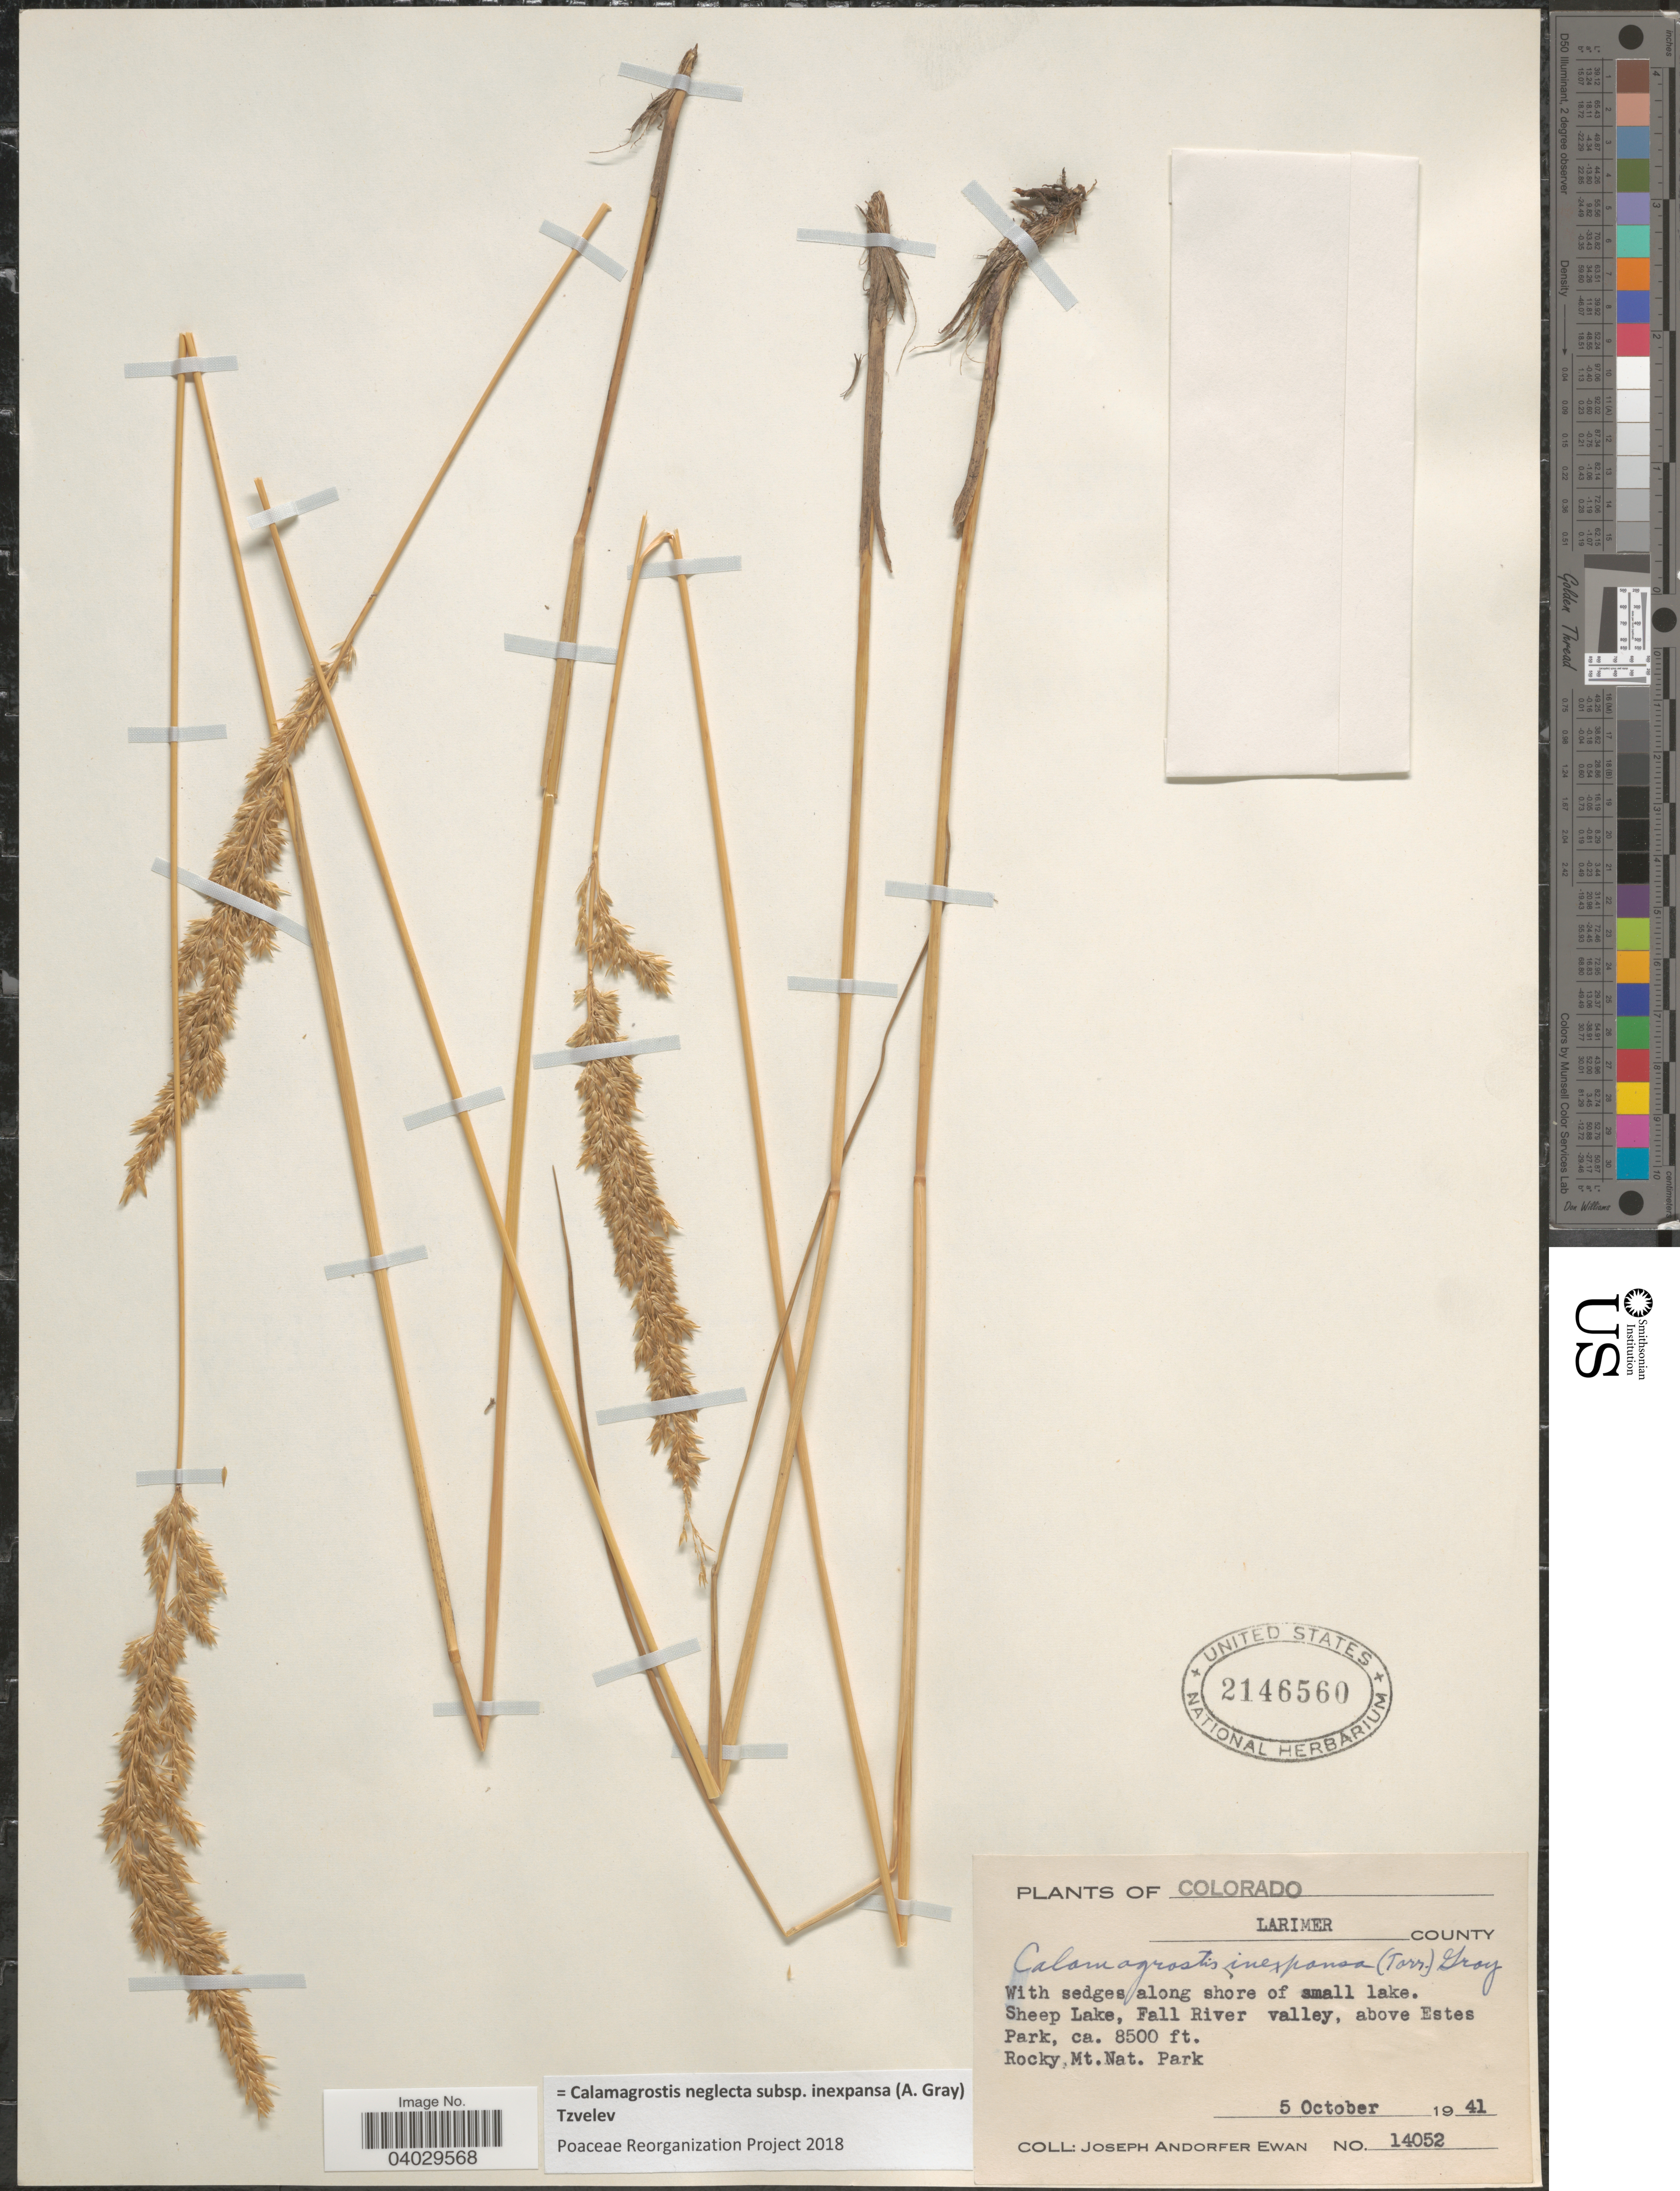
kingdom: Plantae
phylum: Tracheophyta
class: Liliopsida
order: Poales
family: Poaceae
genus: Calamagrostis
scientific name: Calamagrostis neglecta subsp. inexpansa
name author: (A. Gray) Tzvelev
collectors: J. A. Ewan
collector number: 14052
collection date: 1941-10-05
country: United States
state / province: Colorado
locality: Larimer County. Sheep Lake, Fall River valley, above Estes Park. Rocky Mt. Nat. Park.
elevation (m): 2591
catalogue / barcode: US 2146560